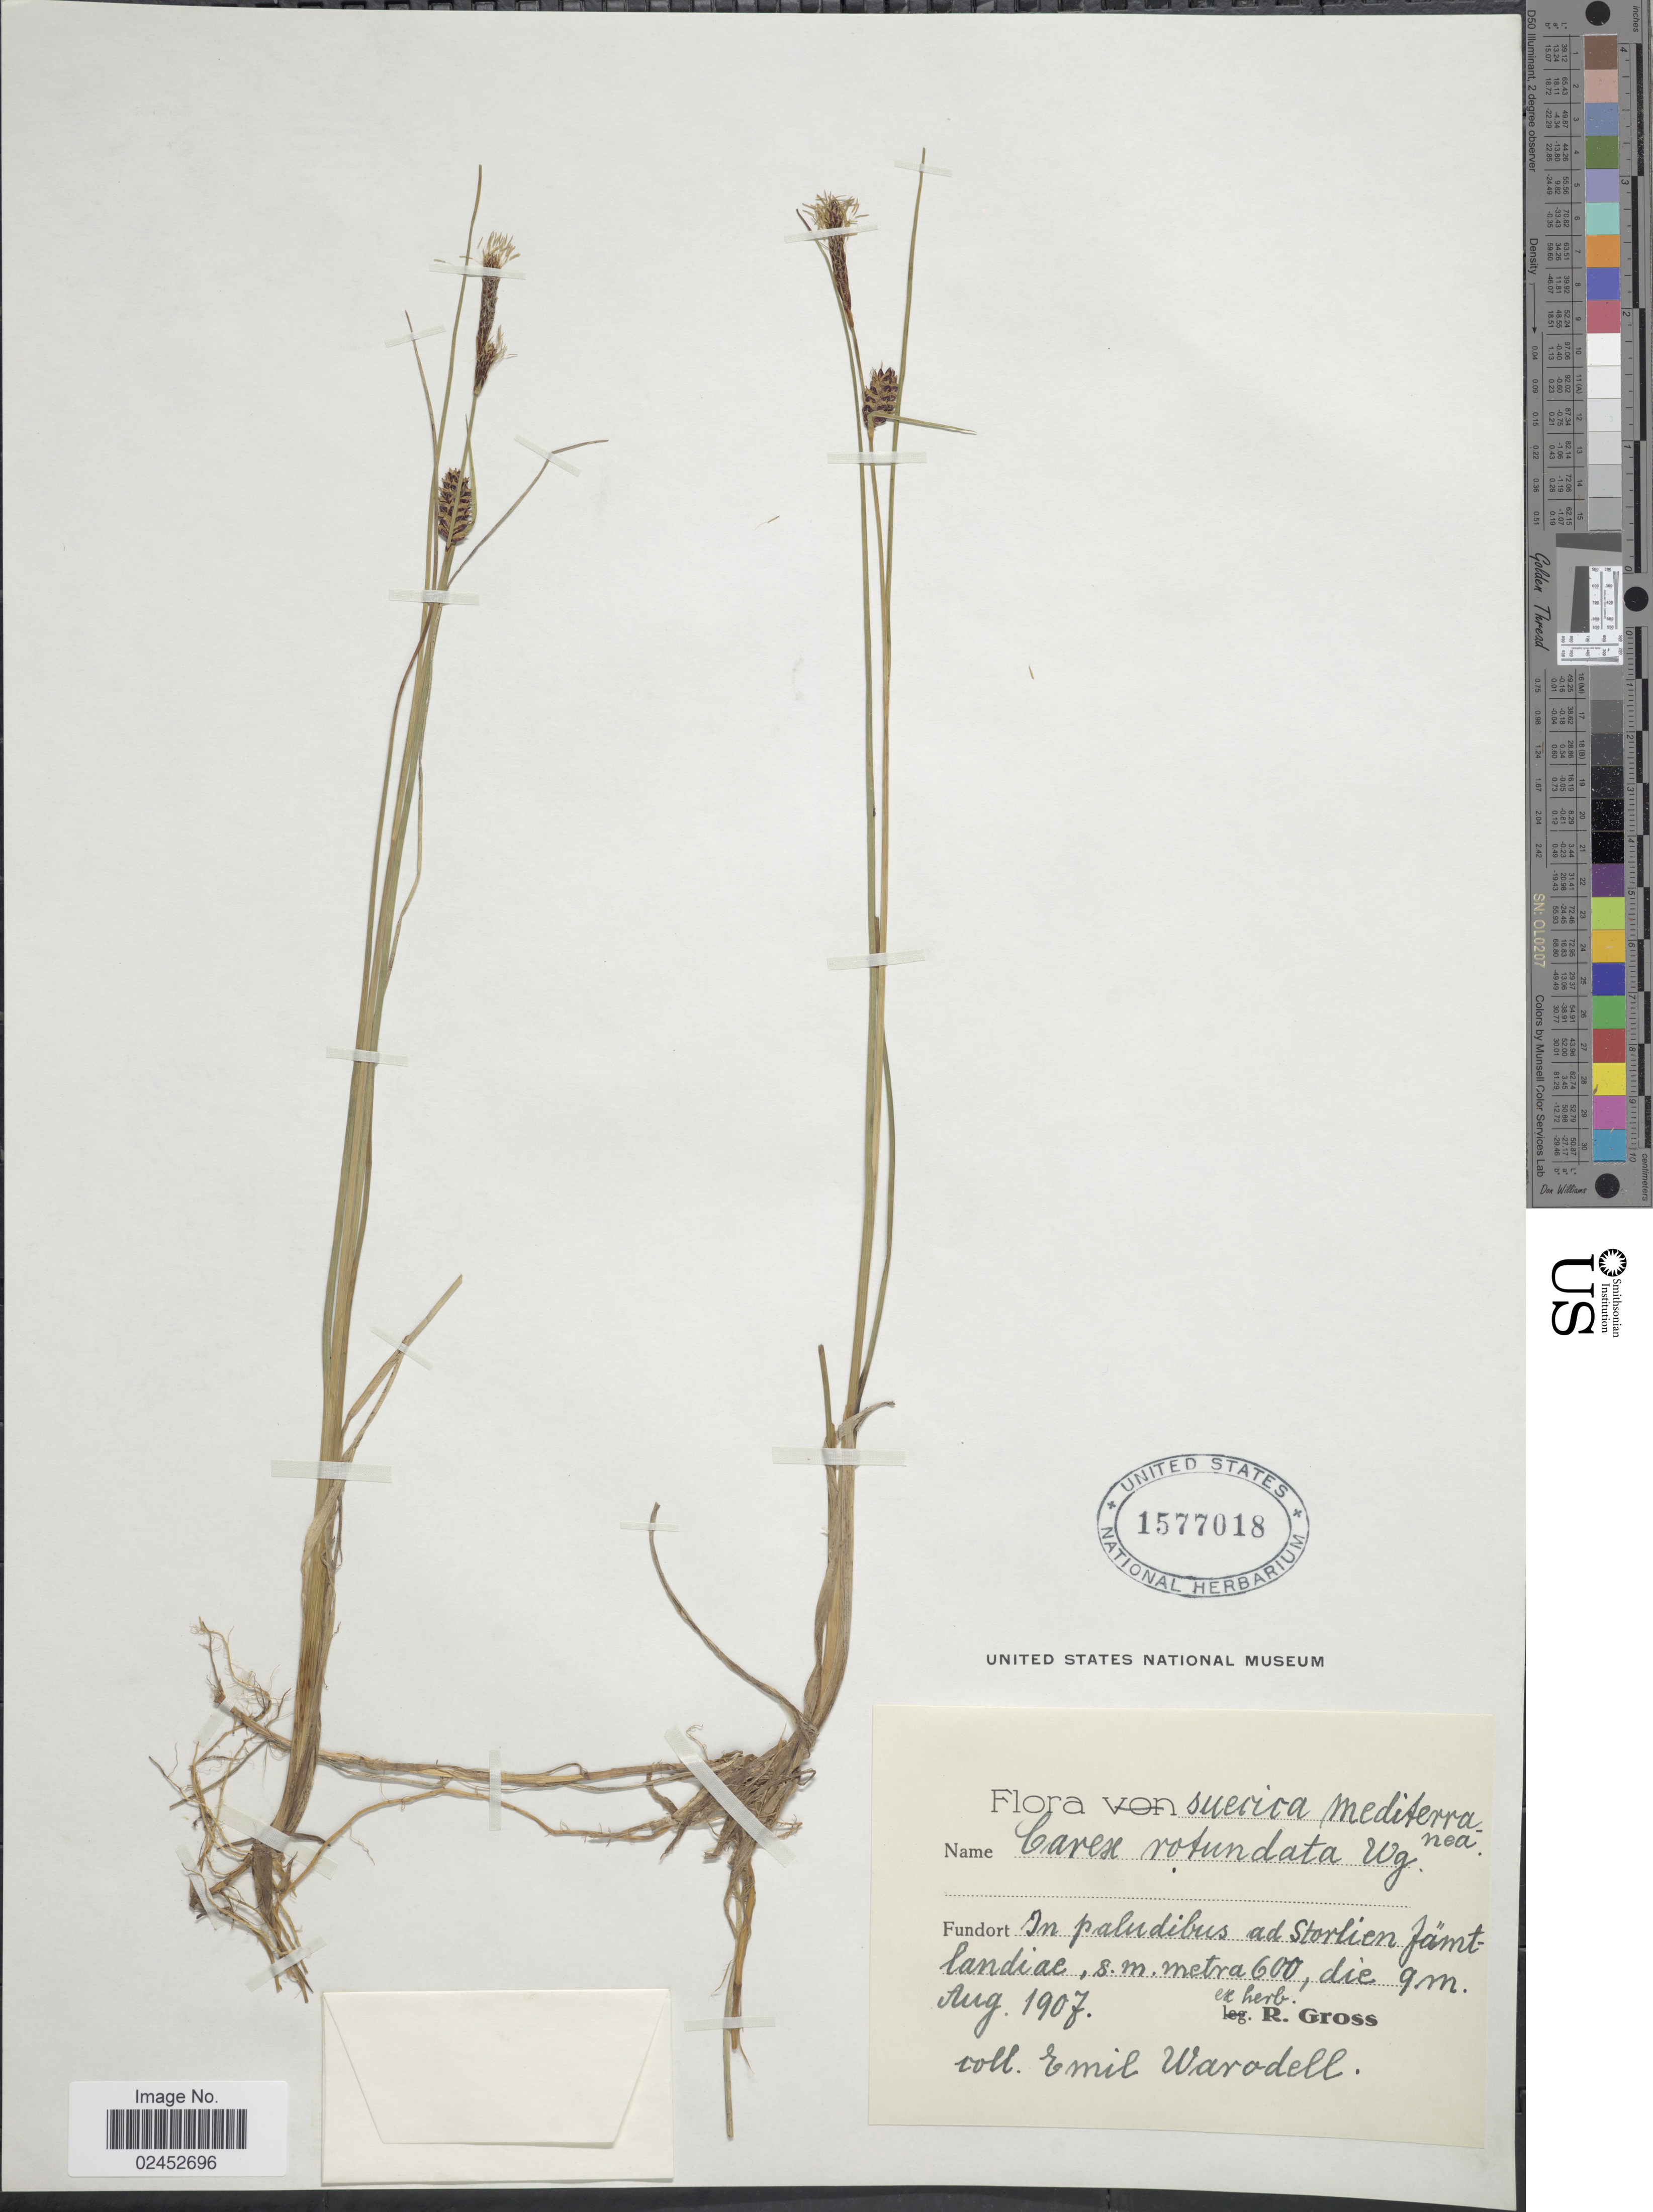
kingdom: Plantae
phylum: Tracheophyta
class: Liliopsida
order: Poales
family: Cyperaceae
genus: Carex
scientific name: Carex rotundata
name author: Wahlenb.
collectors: E. Warodell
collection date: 1907-08-09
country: Sweden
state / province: Jämtland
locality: Suecica Mediterranea, Fundort in paludibus ad Storlien Jamtlandiae.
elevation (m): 600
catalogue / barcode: US 1577018